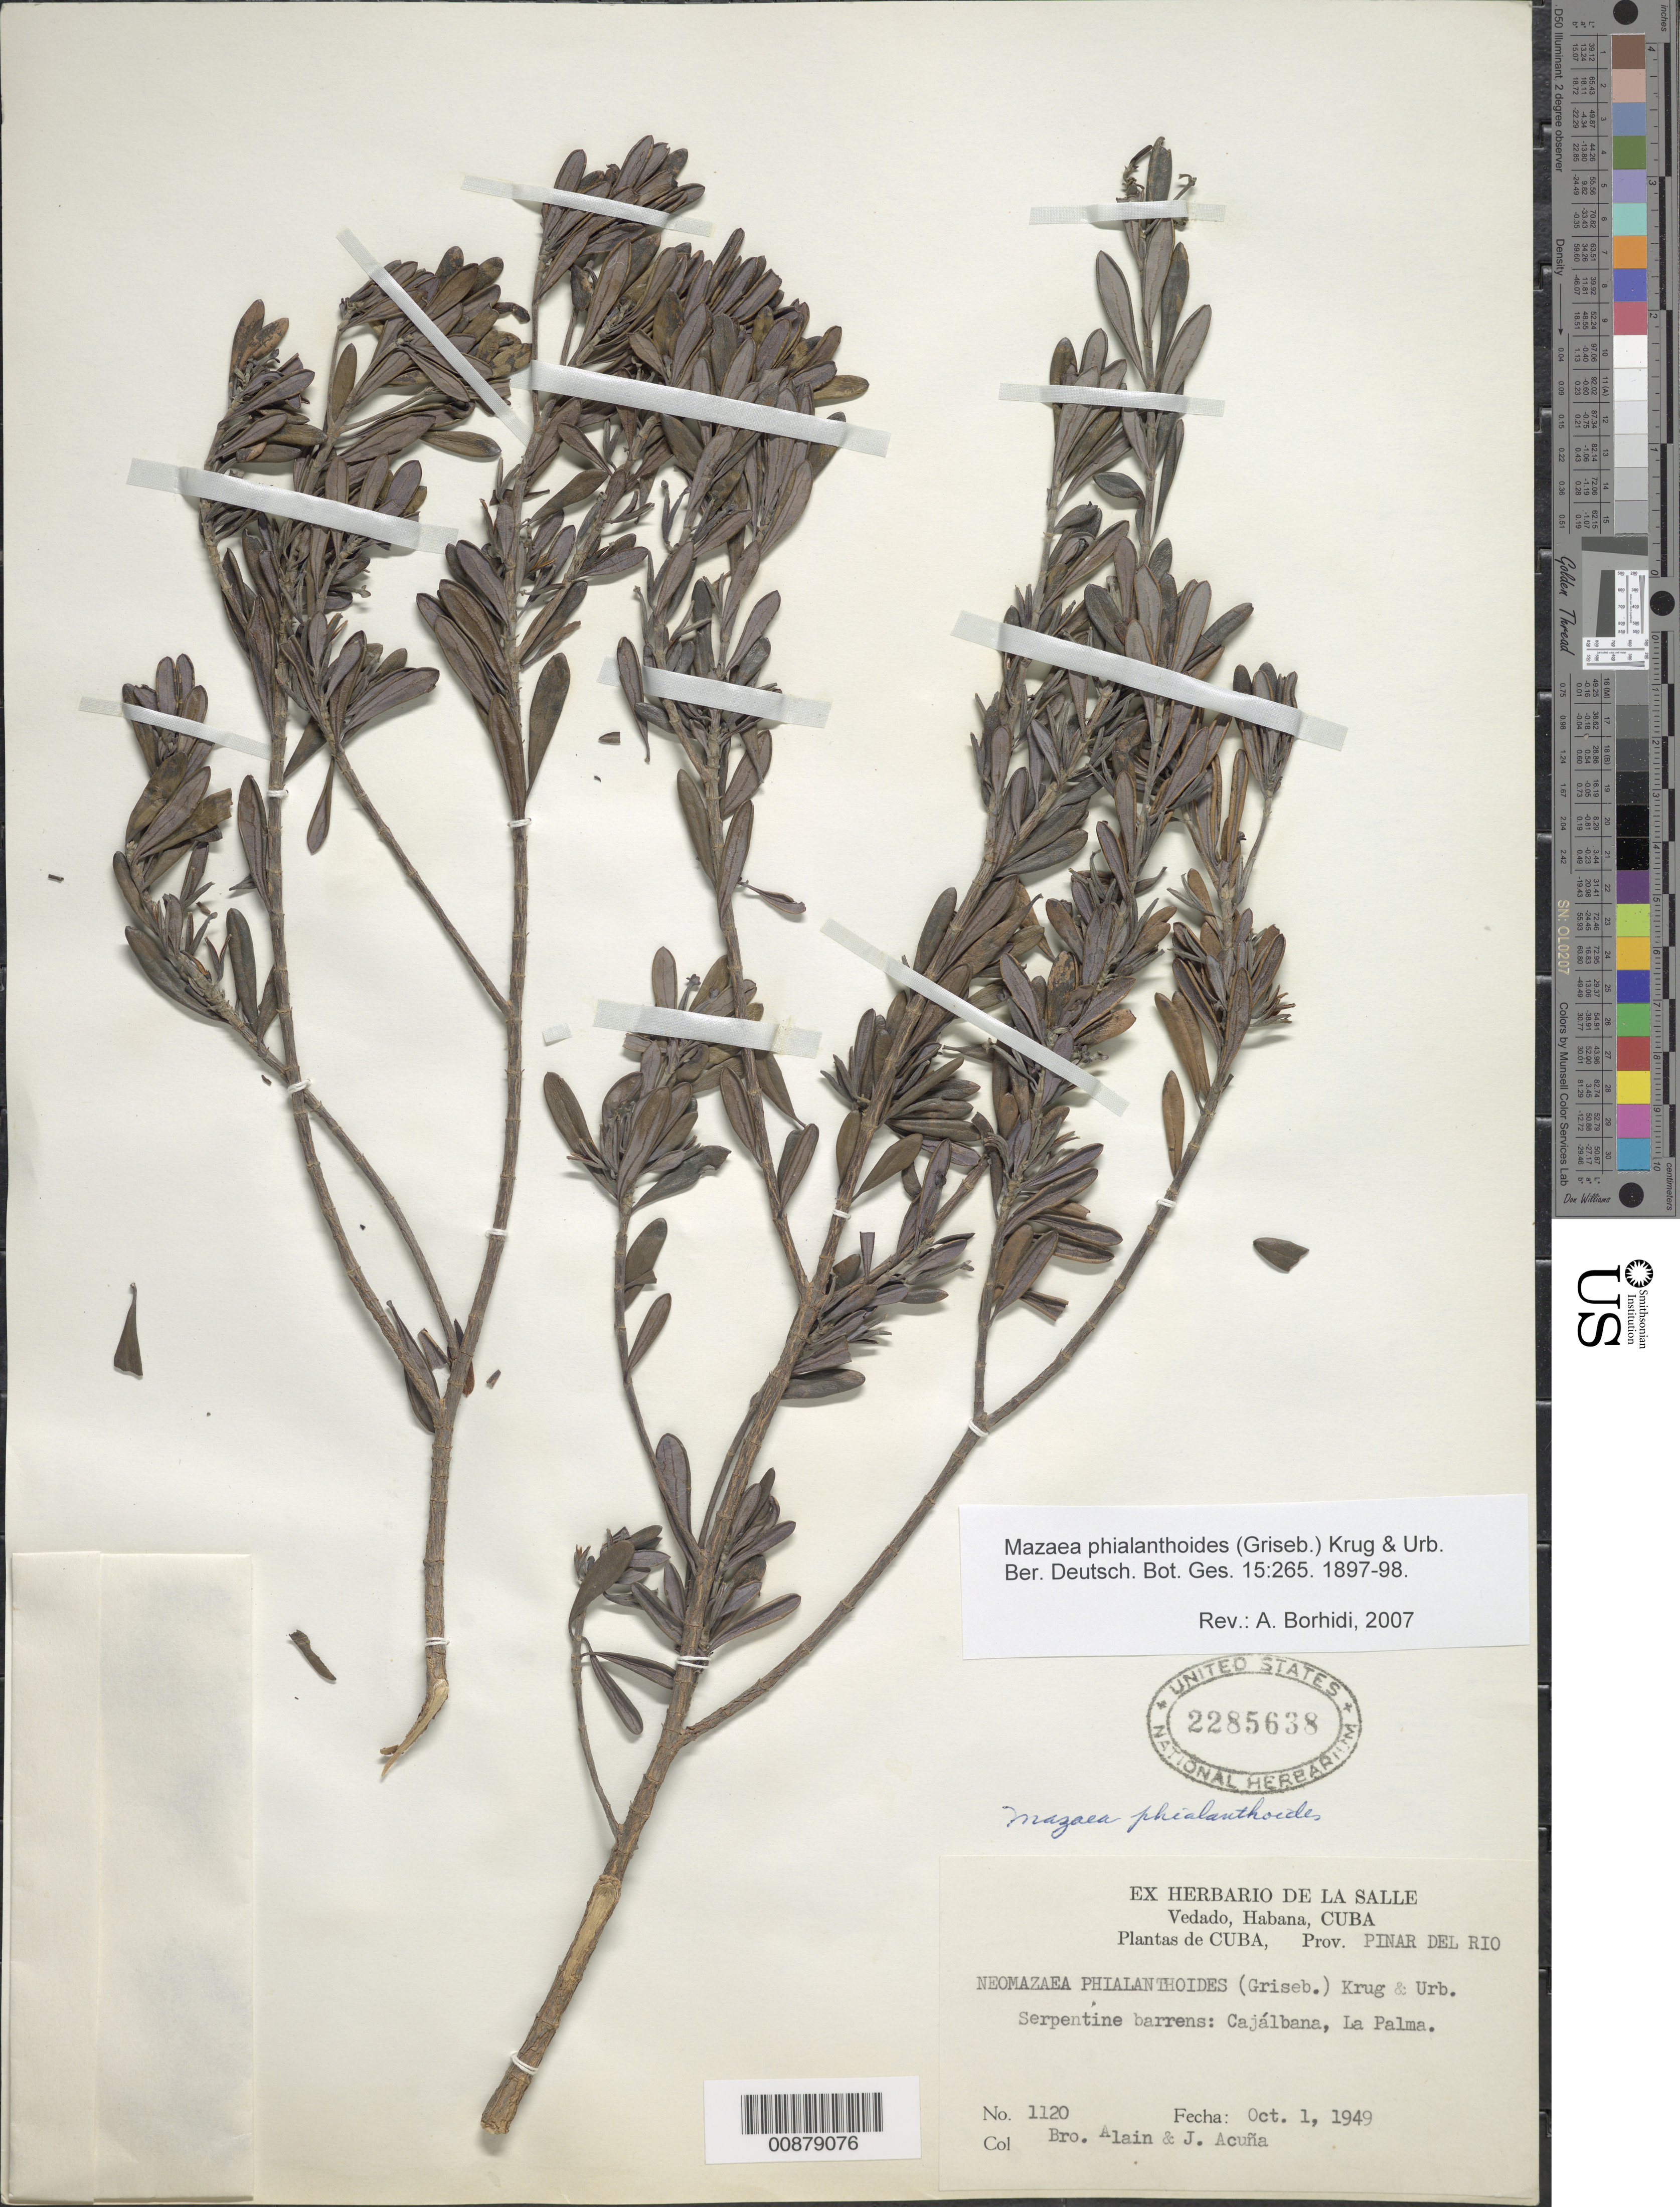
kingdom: Plantae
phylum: Tracheophyta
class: Magnoliopsida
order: Gentianales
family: Rubiaceae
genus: Mazaea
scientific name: Mazaea phialanthoides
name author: (Griseb.) Krug & Urb.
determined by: Borhidi, Attila L.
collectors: A. H. Liogier & J. Acuña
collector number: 1120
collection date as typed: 01 Oct 1949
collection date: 1949-10-01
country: Cuba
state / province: Pinar del Rio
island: Cuba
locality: Cajálbana, La Palma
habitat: Serpentine barrens.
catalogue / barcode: US 2285638